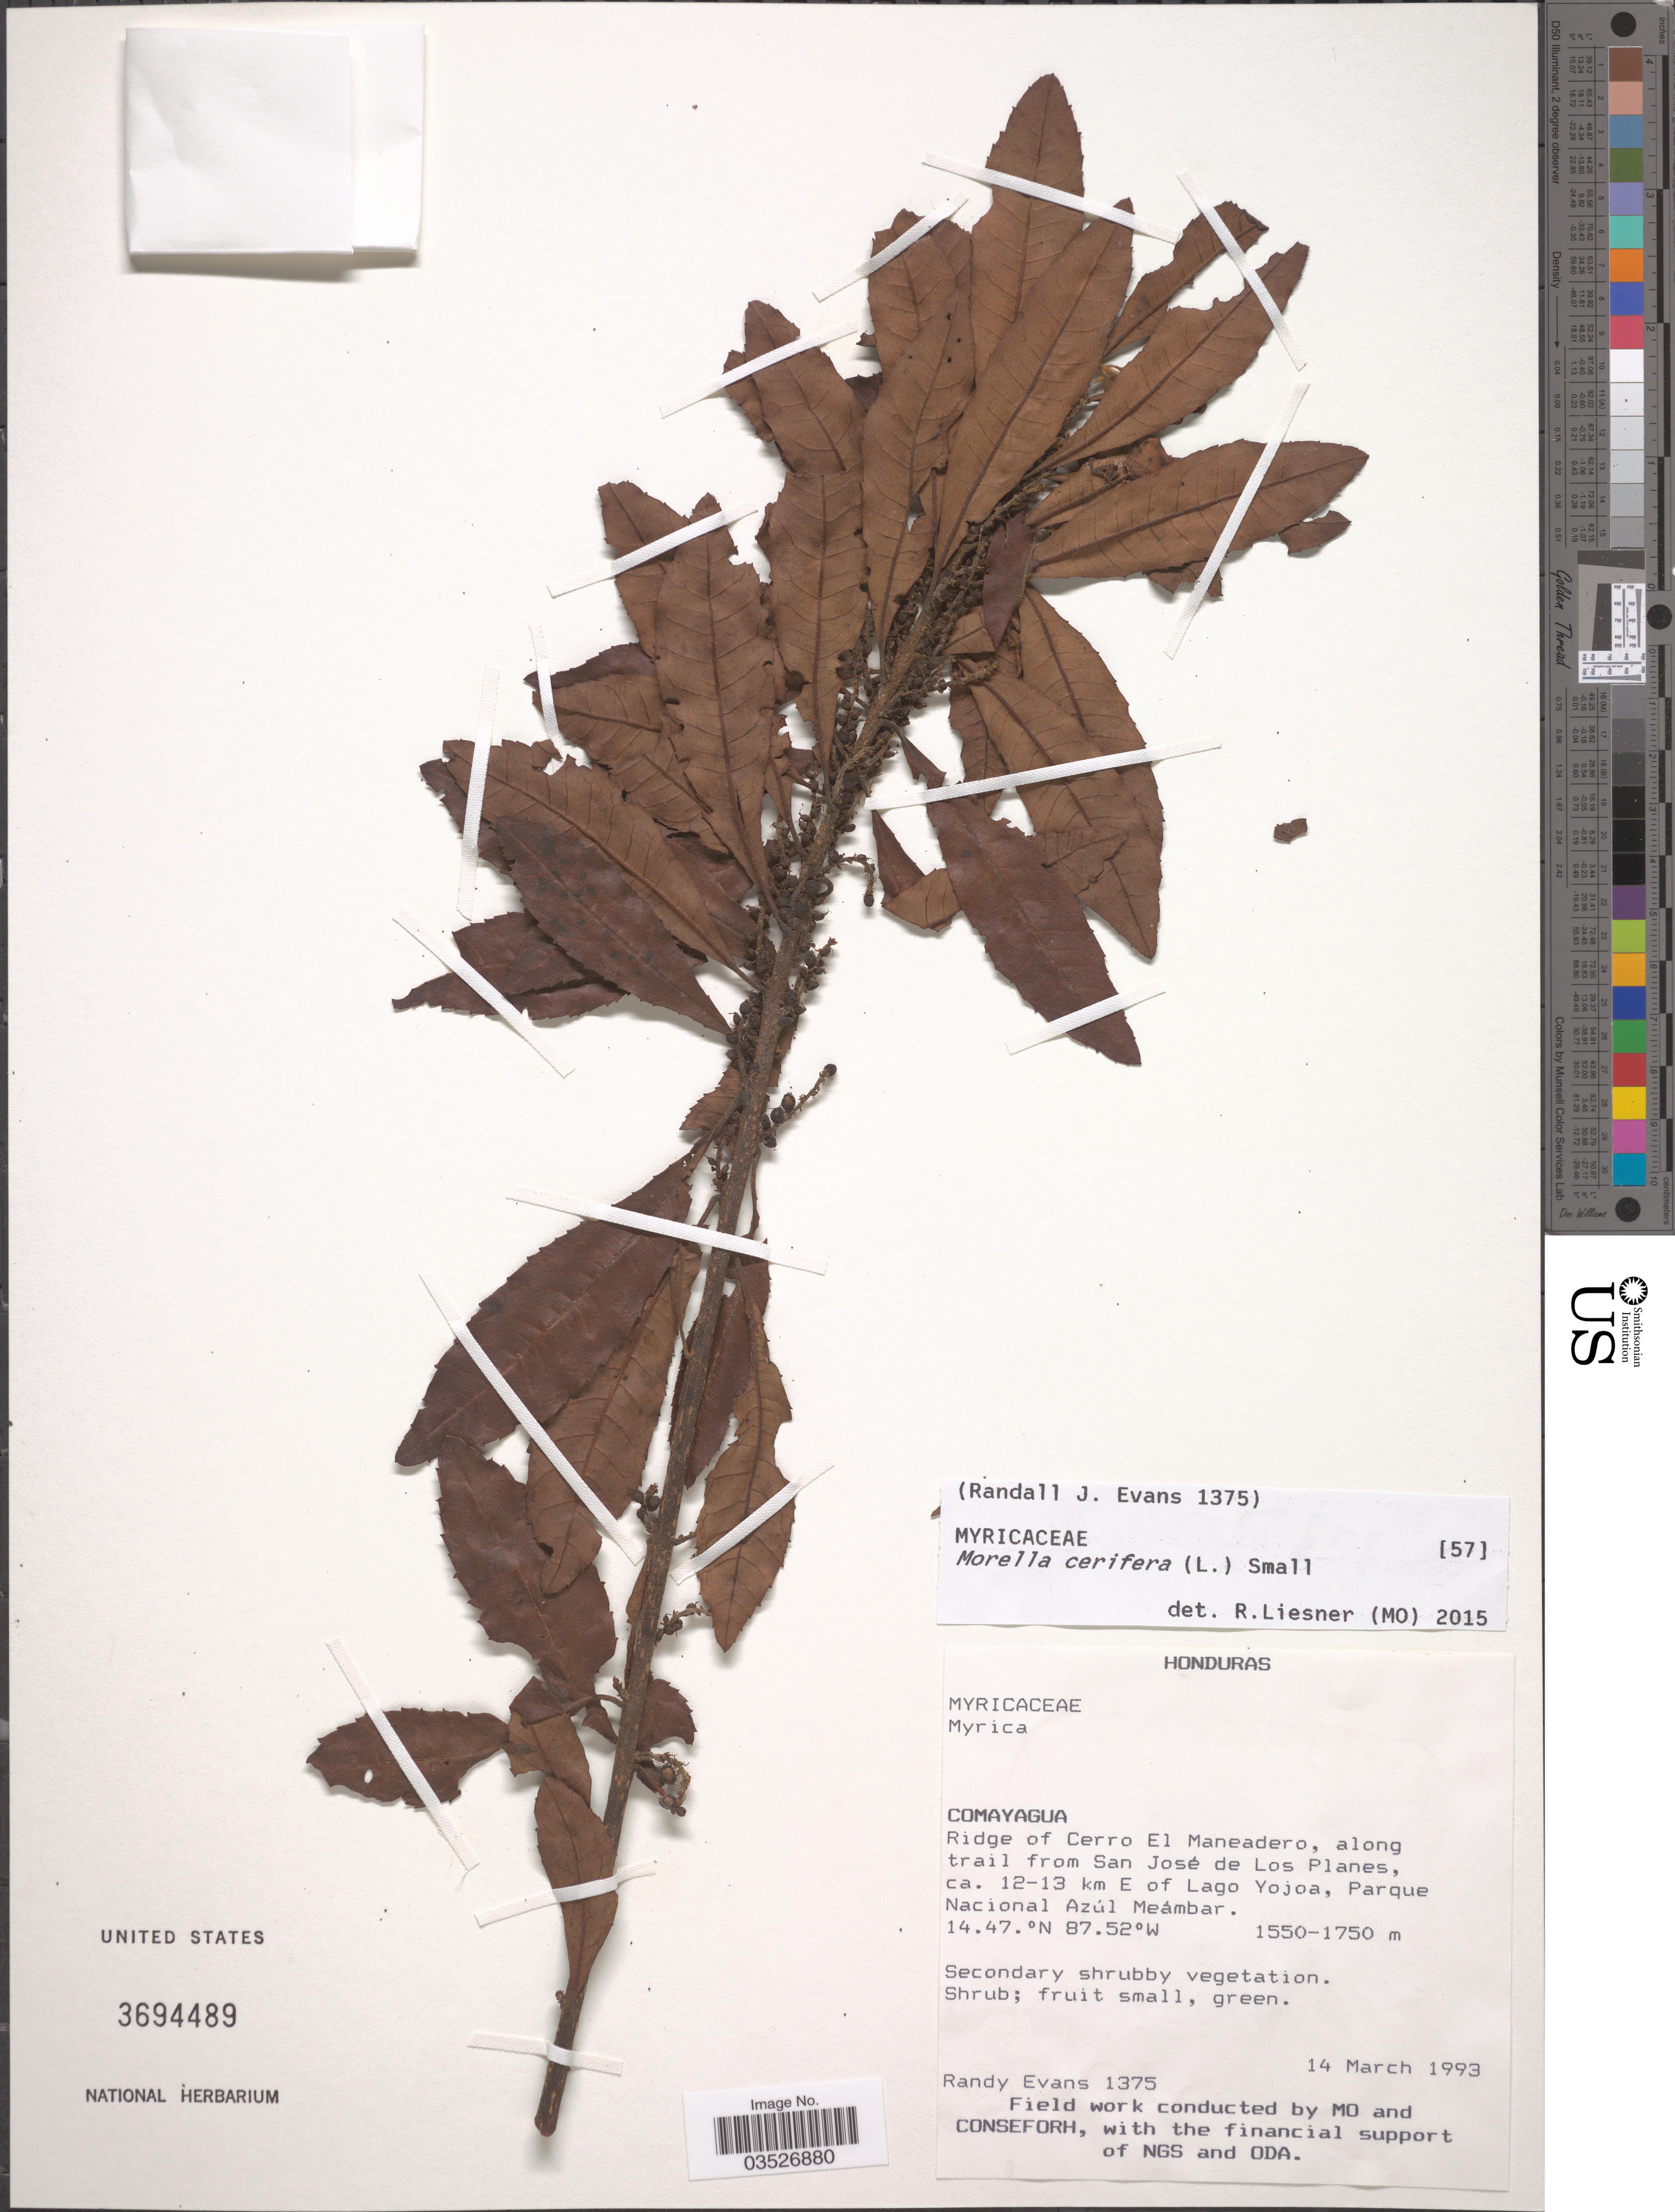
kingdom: Plantae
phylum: Tracheophyta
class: Magnoliopsida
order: Fagales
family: Myricaceae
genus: Morella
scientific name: Morella cerifera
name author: (L.) Small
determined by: Wilbur, R. L.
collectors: R. Evans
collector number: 1375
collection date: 1993-03-14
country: Honduras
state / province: Comayagua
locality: Ridge of Cerro El Maneadero, along trail from San José de Los Planes, ca. 12-13 km E of Lago Yojoa, Parque Nacional Azúl Meámbar.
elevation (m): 1550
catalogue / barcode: US 3694489